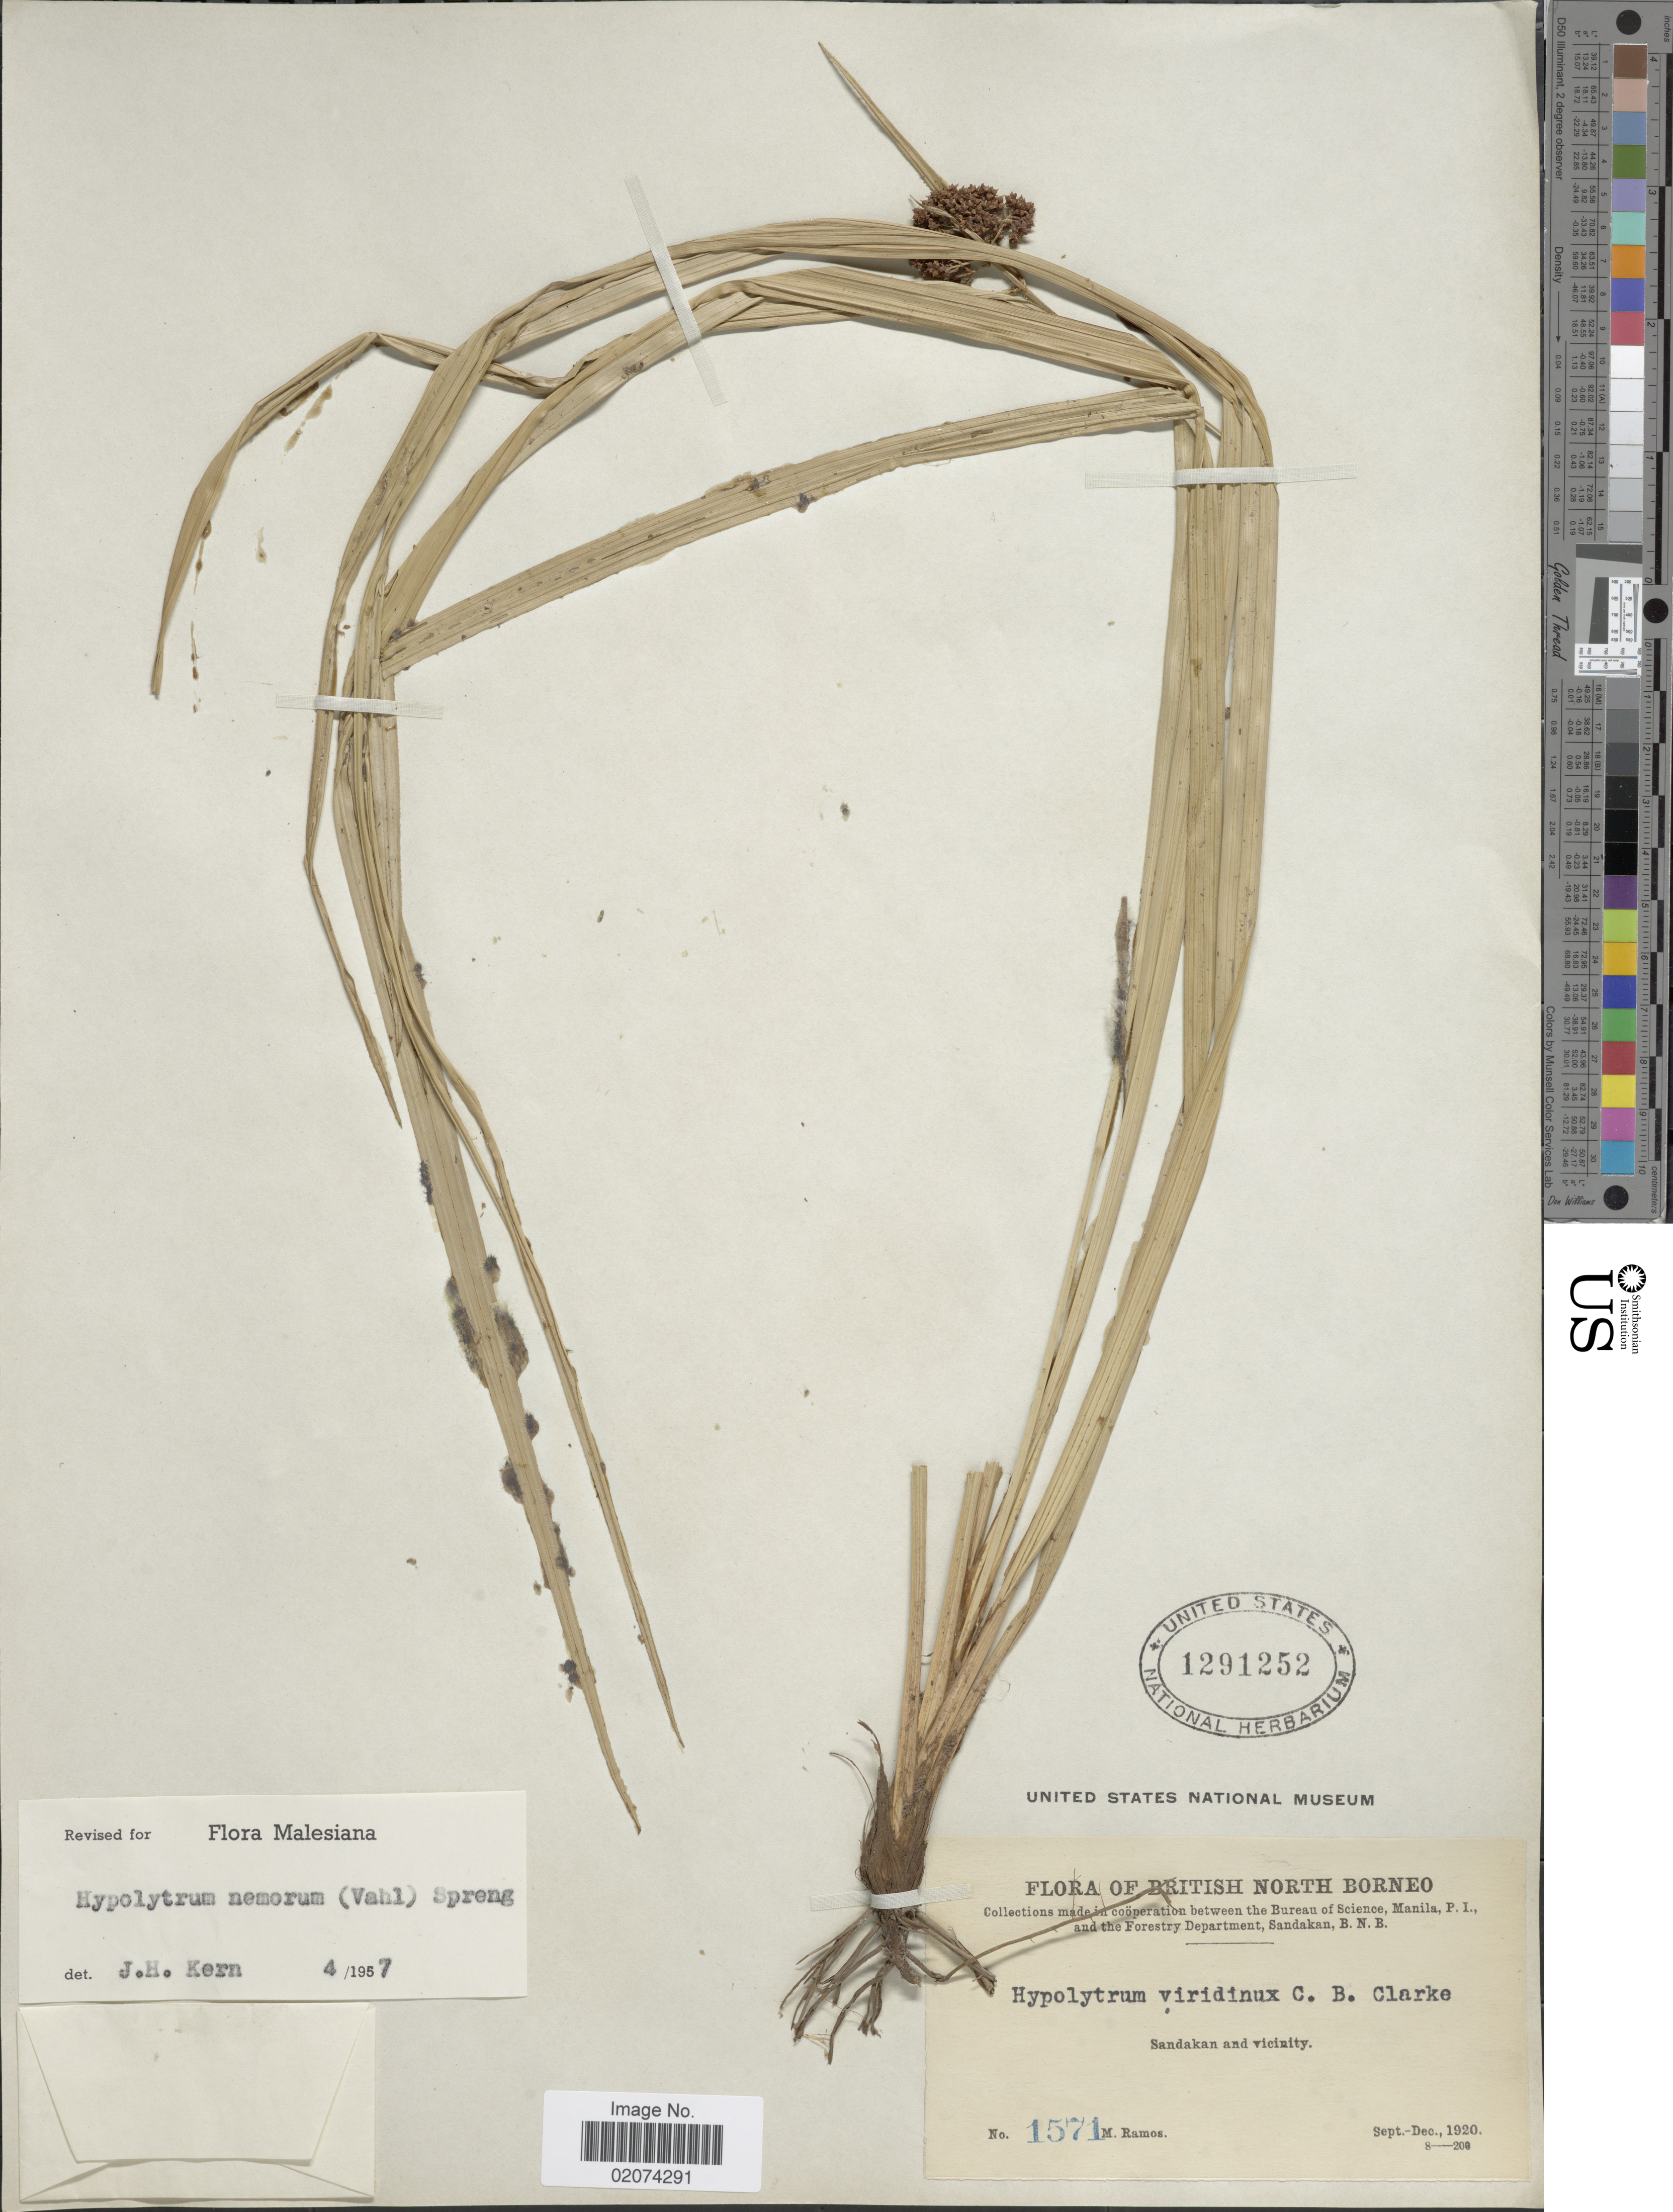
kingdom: Plantae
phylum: Tracheophyta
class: Liliopsida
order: Poales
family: Cyperaceae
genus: Hypolytrum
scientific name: Hypolytrum nemorum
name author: (Vahl) Spreng.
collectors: M. Ramos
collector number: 1571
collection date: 1920-09/1920-12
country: Malaysia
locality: British North Borneo, Sandakan and Vicinity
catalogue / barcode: US 1291252